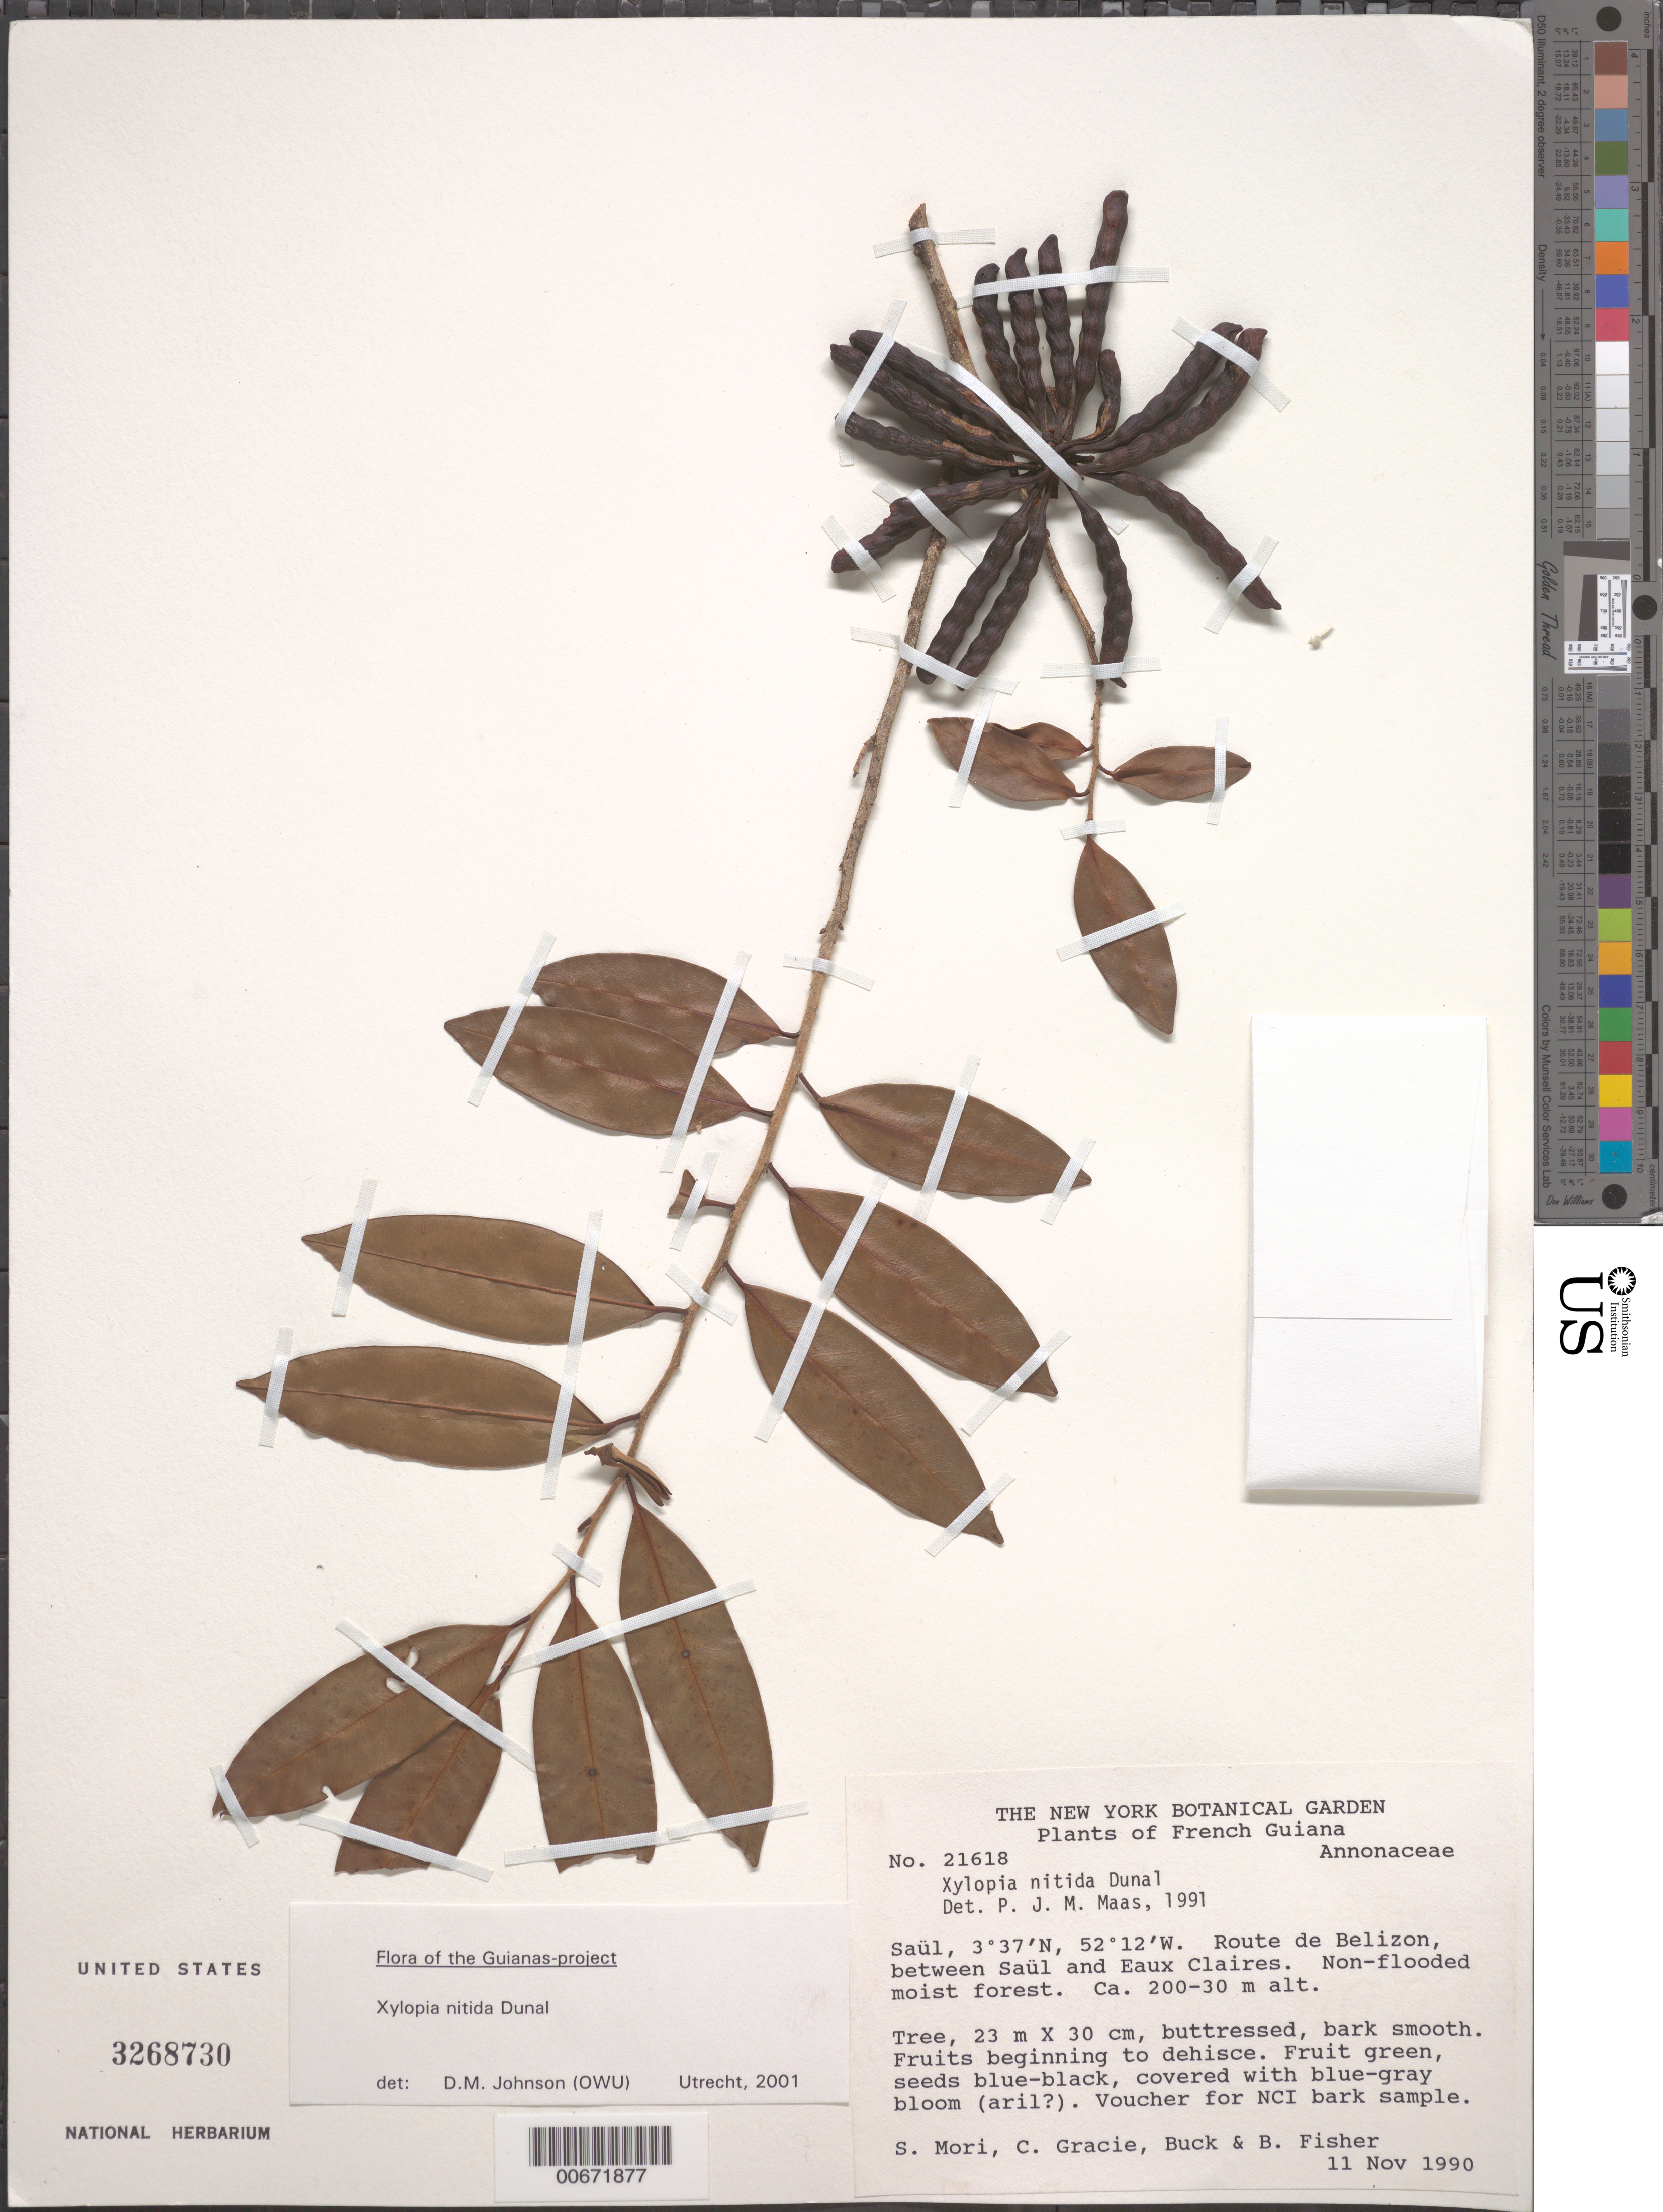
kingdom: Plantae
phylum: Tracheophyta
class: Magnoliopsida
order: Magnoliales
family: Annonaceae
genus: Xylopia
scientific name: Xylopia nitida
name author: Dunal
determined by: Johnson, D. M.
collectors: S. Mori, C. A. Gracie, W. Buck & B. Fisher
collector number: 21618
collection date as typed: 11-Nov-90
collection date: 1990-11-11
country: French Guiana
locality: Saül, Route de Bélizon, between Saül and Eaux Claires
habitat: Non-flooded moist forest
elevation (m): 200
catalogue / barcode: US 3268730